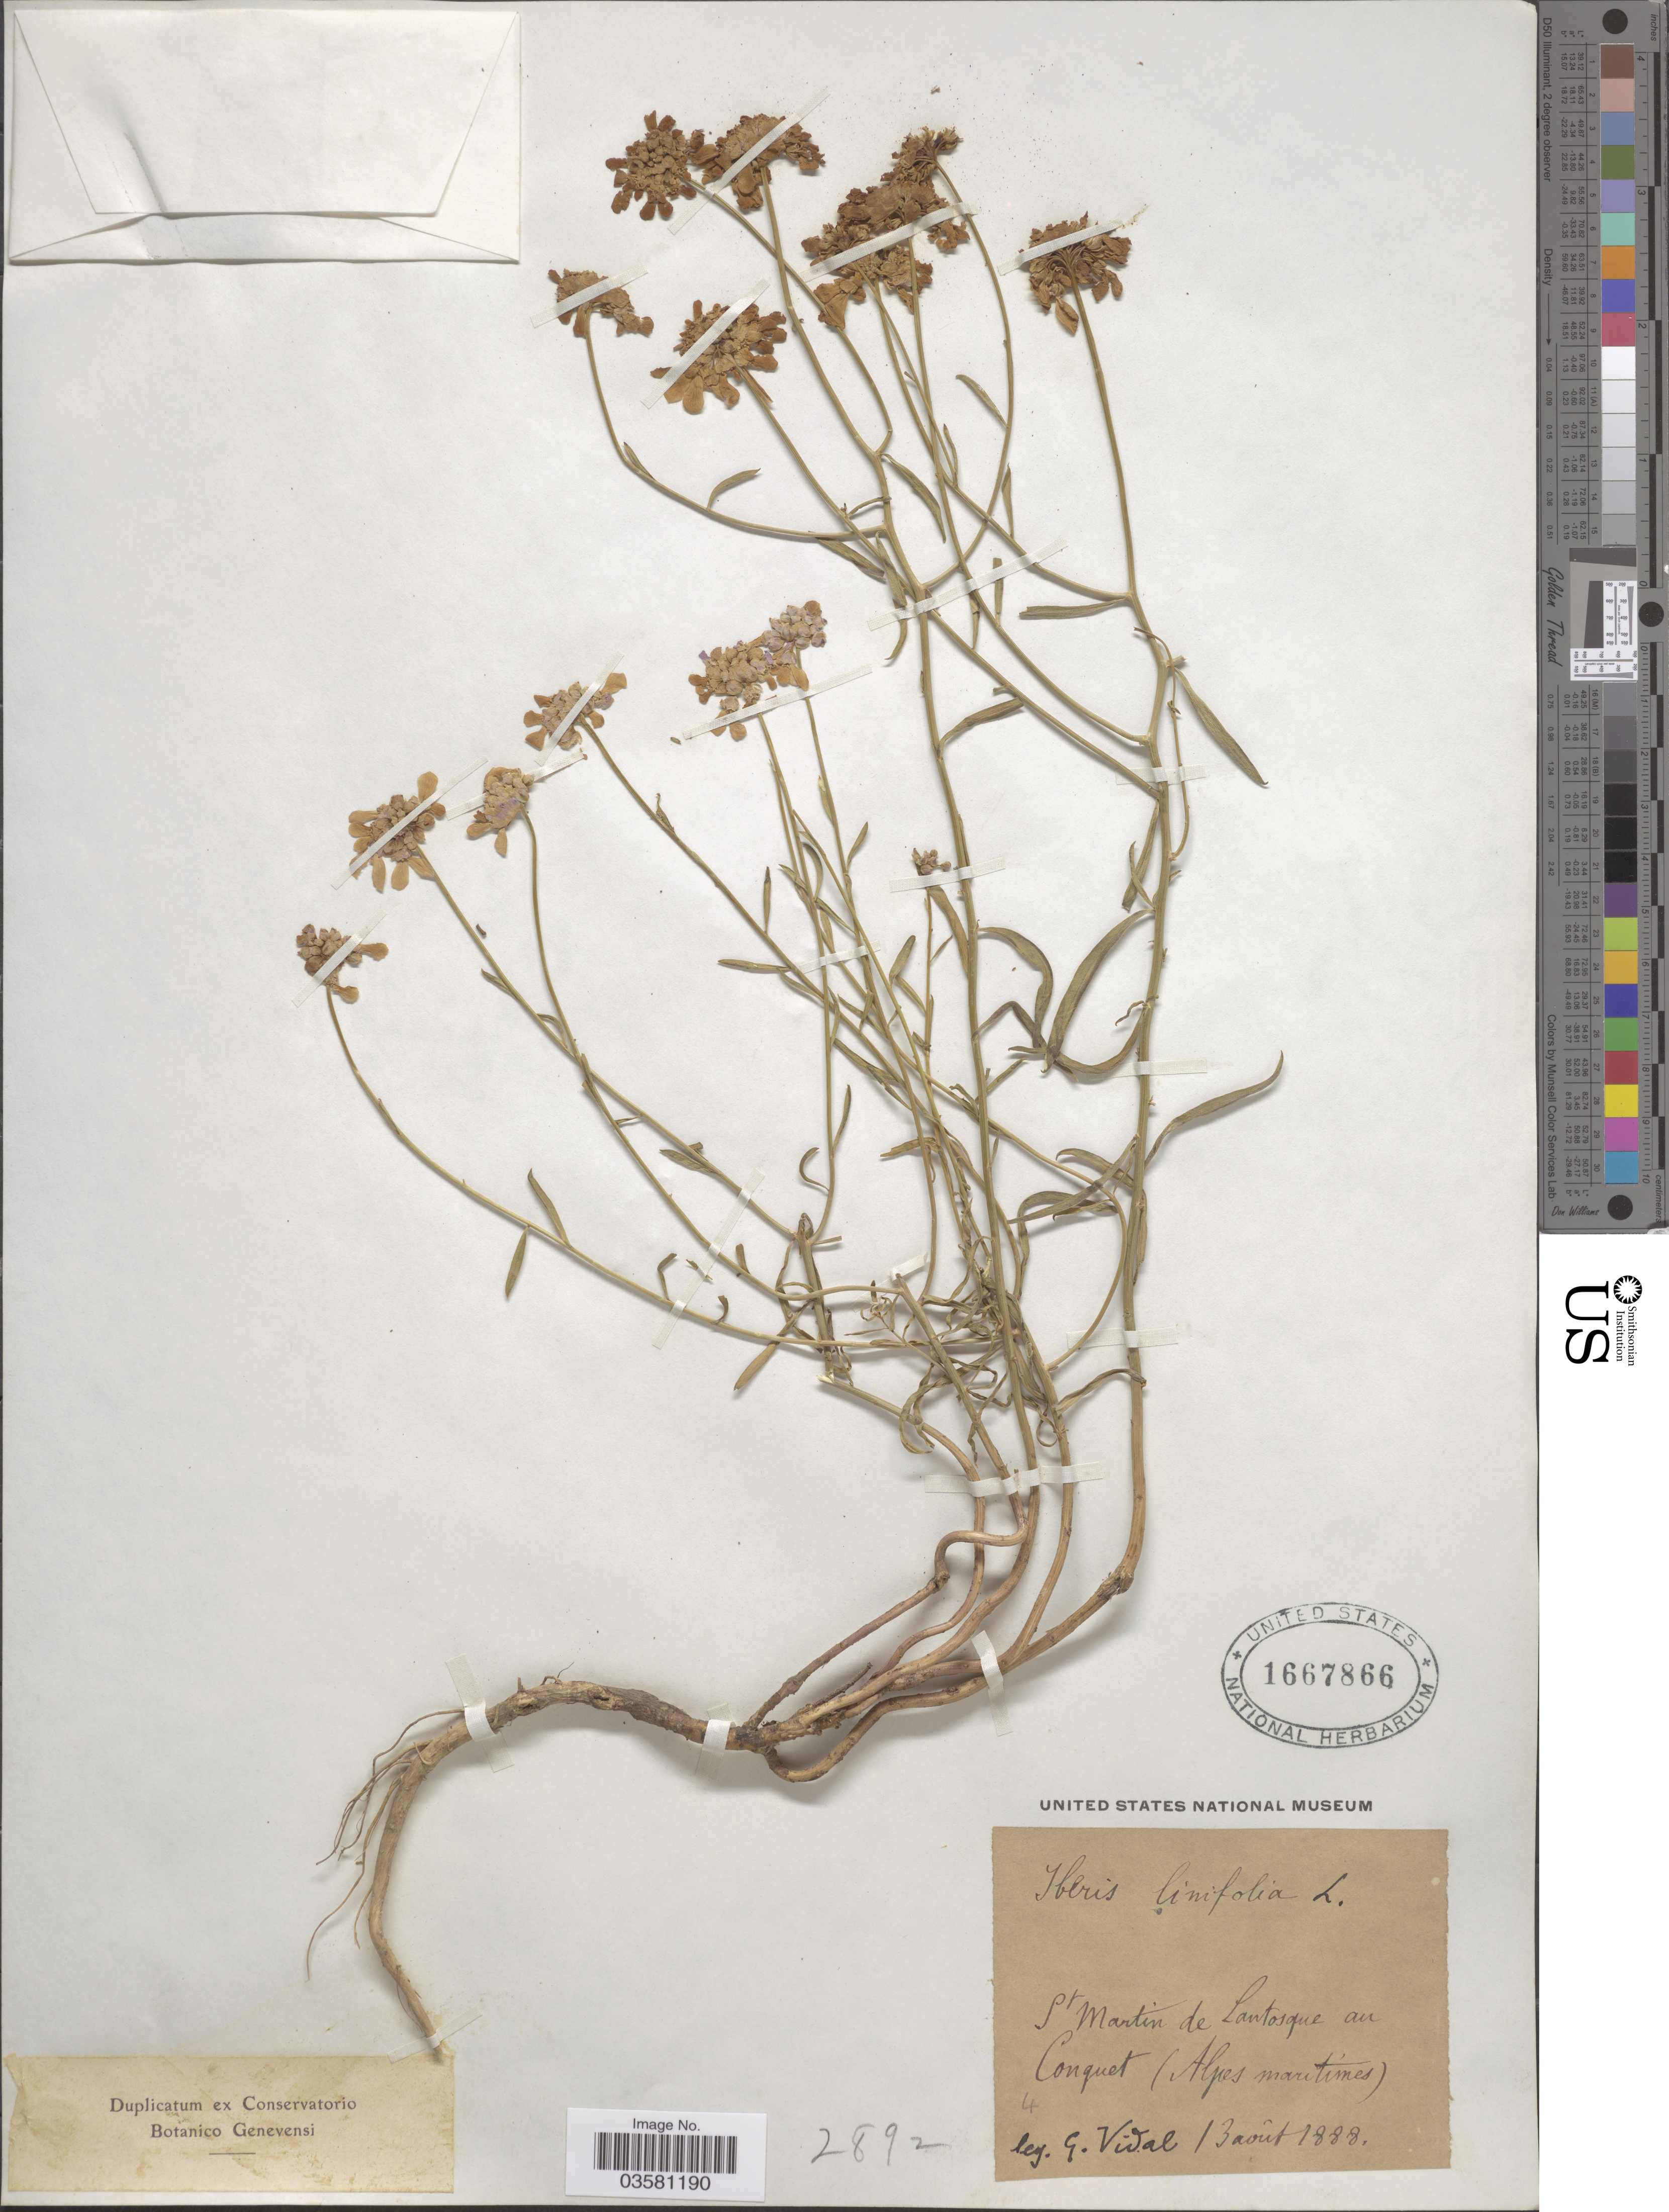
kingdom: Plantae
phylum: Tracheophyta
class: Magnoliopsida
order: Brassicales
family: Brassicaceae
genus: Iberis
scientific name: Iberis linifolia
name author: Steud.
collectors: G. Vidal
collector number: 4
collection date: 1888-08-03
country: France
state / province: Provence-Alpes-Côte d'Azur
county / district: Alpes-Maritimes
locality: St Martin de Lantosque au Conquet (Alpes maritimes).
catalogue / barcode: US 1667866